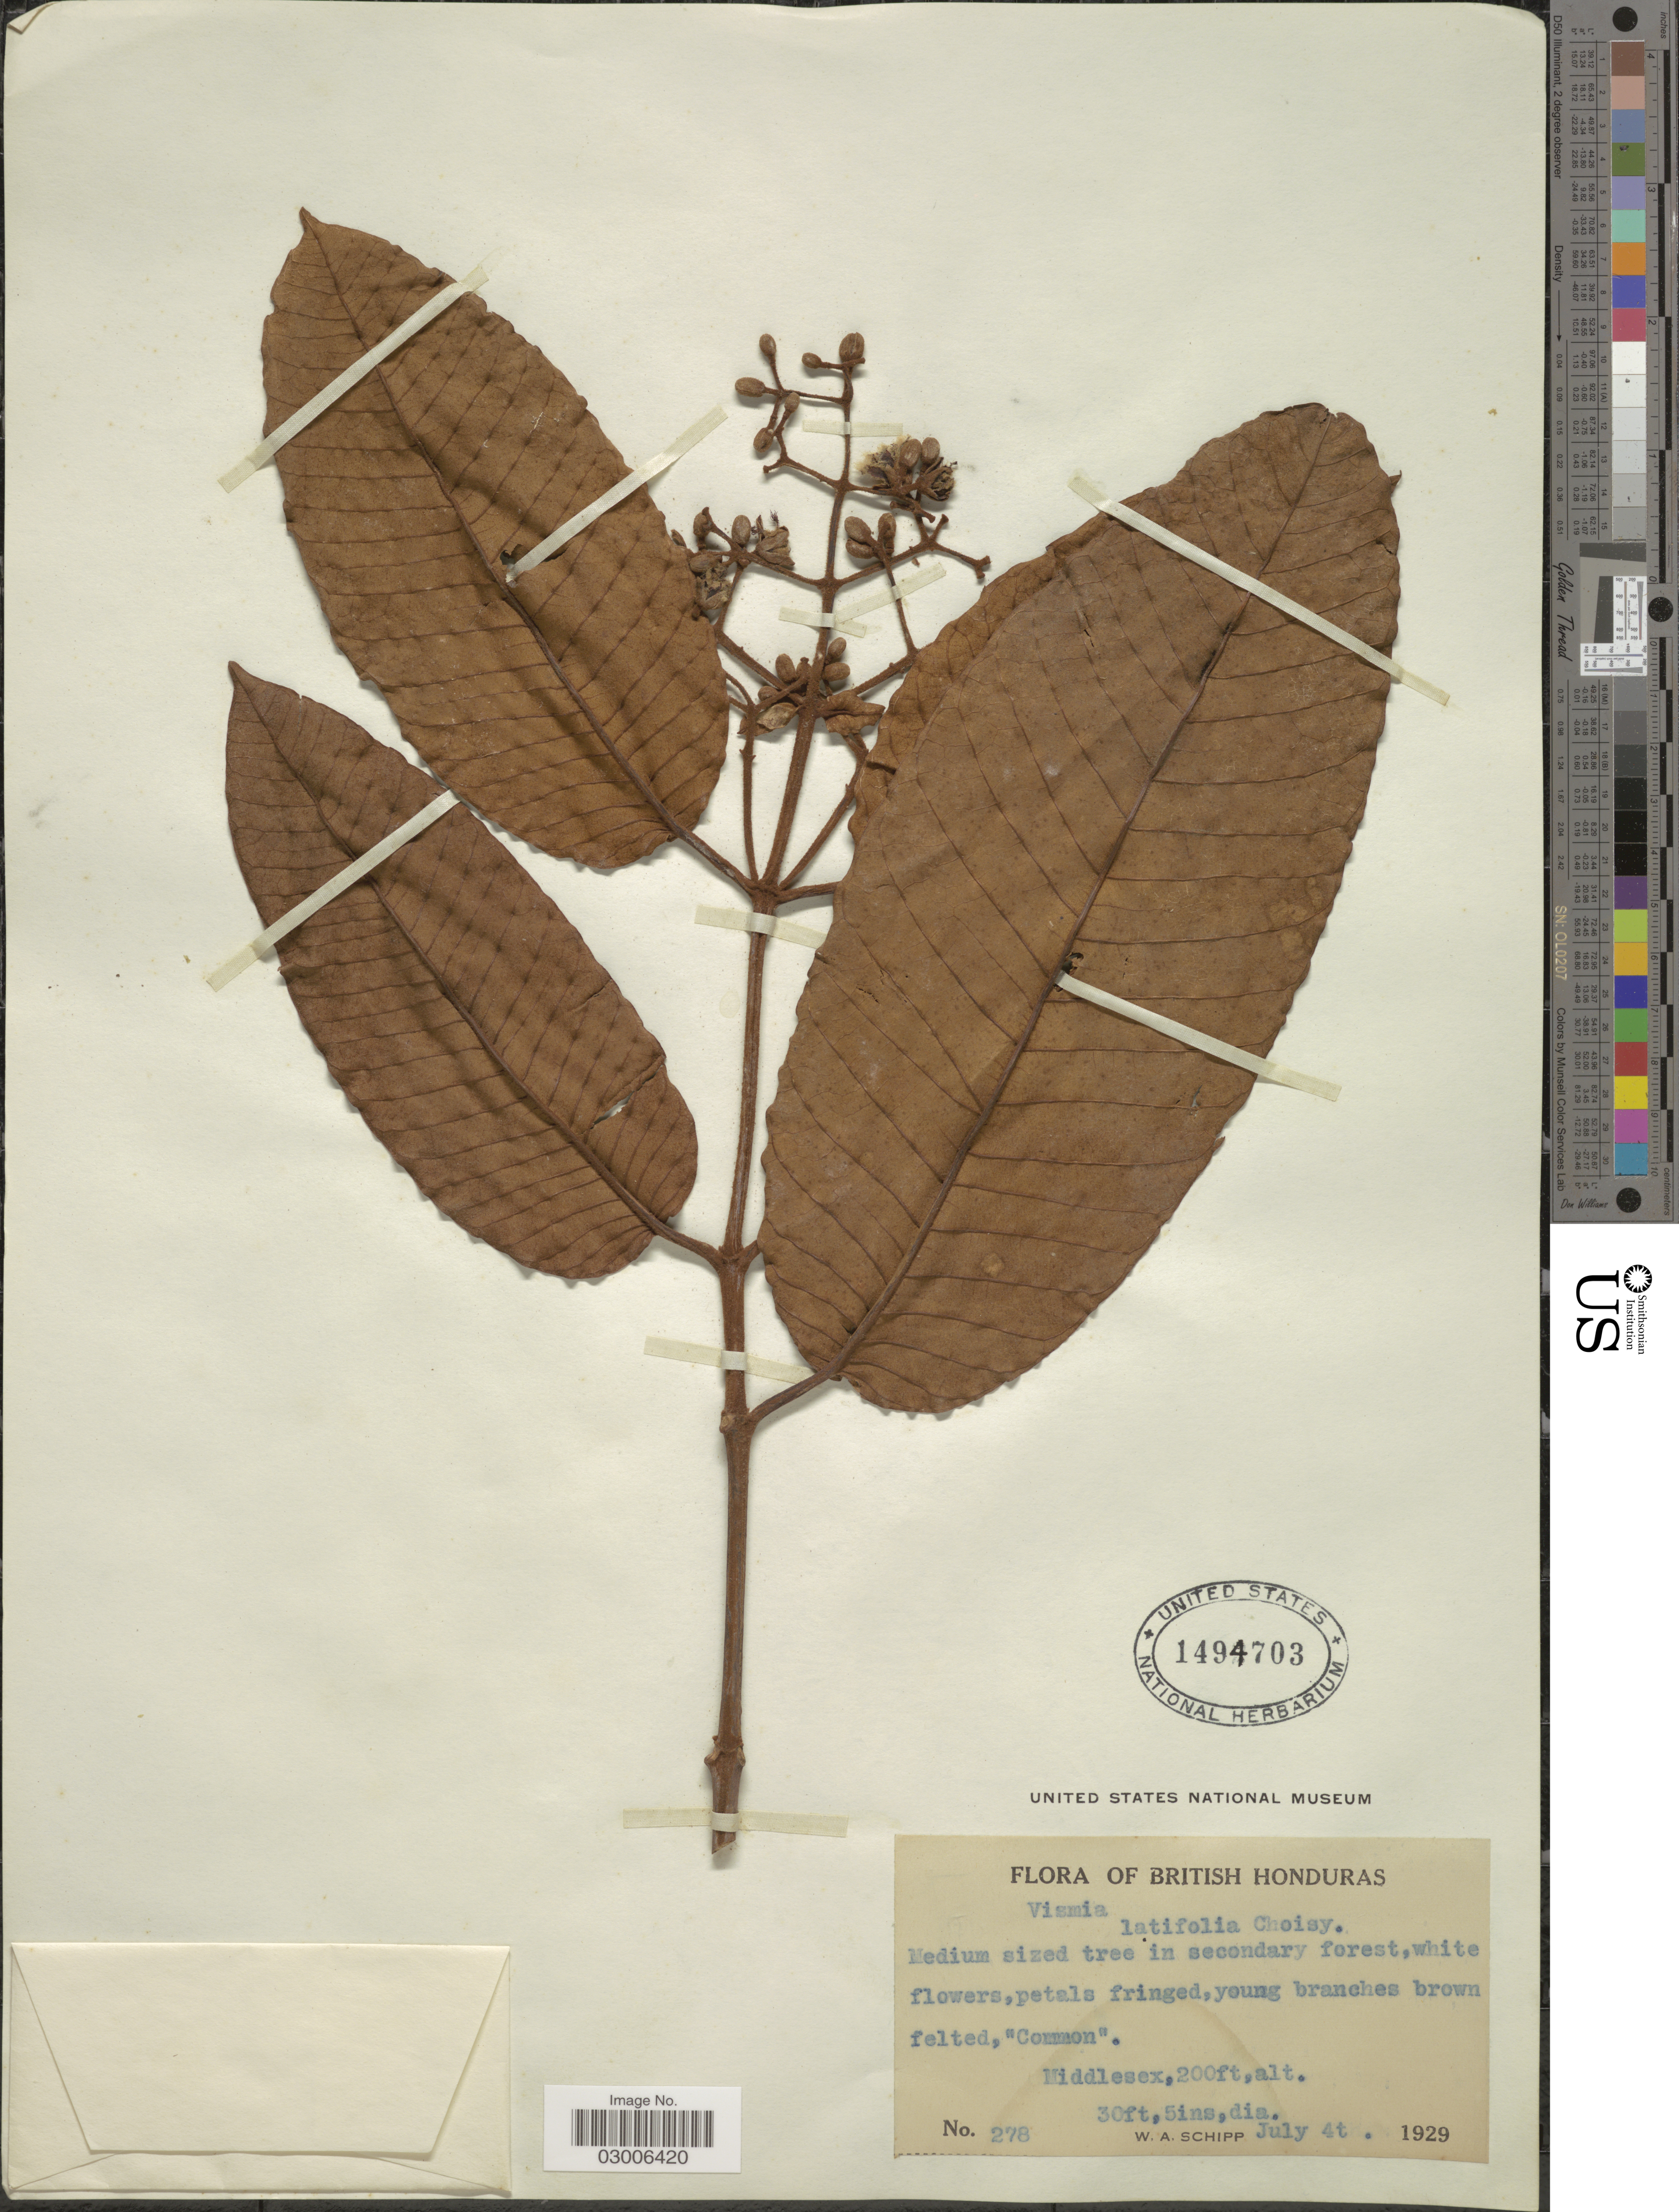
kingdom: Plantae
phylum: Tracheophyta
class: Magnoliopsida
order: Malpighiales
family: Hypericaceae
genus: Vismia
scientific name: Vismia macrophylla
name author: Kunth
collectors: W. Schipp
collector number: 278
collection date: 1929-07-04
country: Belize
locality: British Honduras. Middlesex.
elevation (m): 61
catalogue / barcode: US 1494703